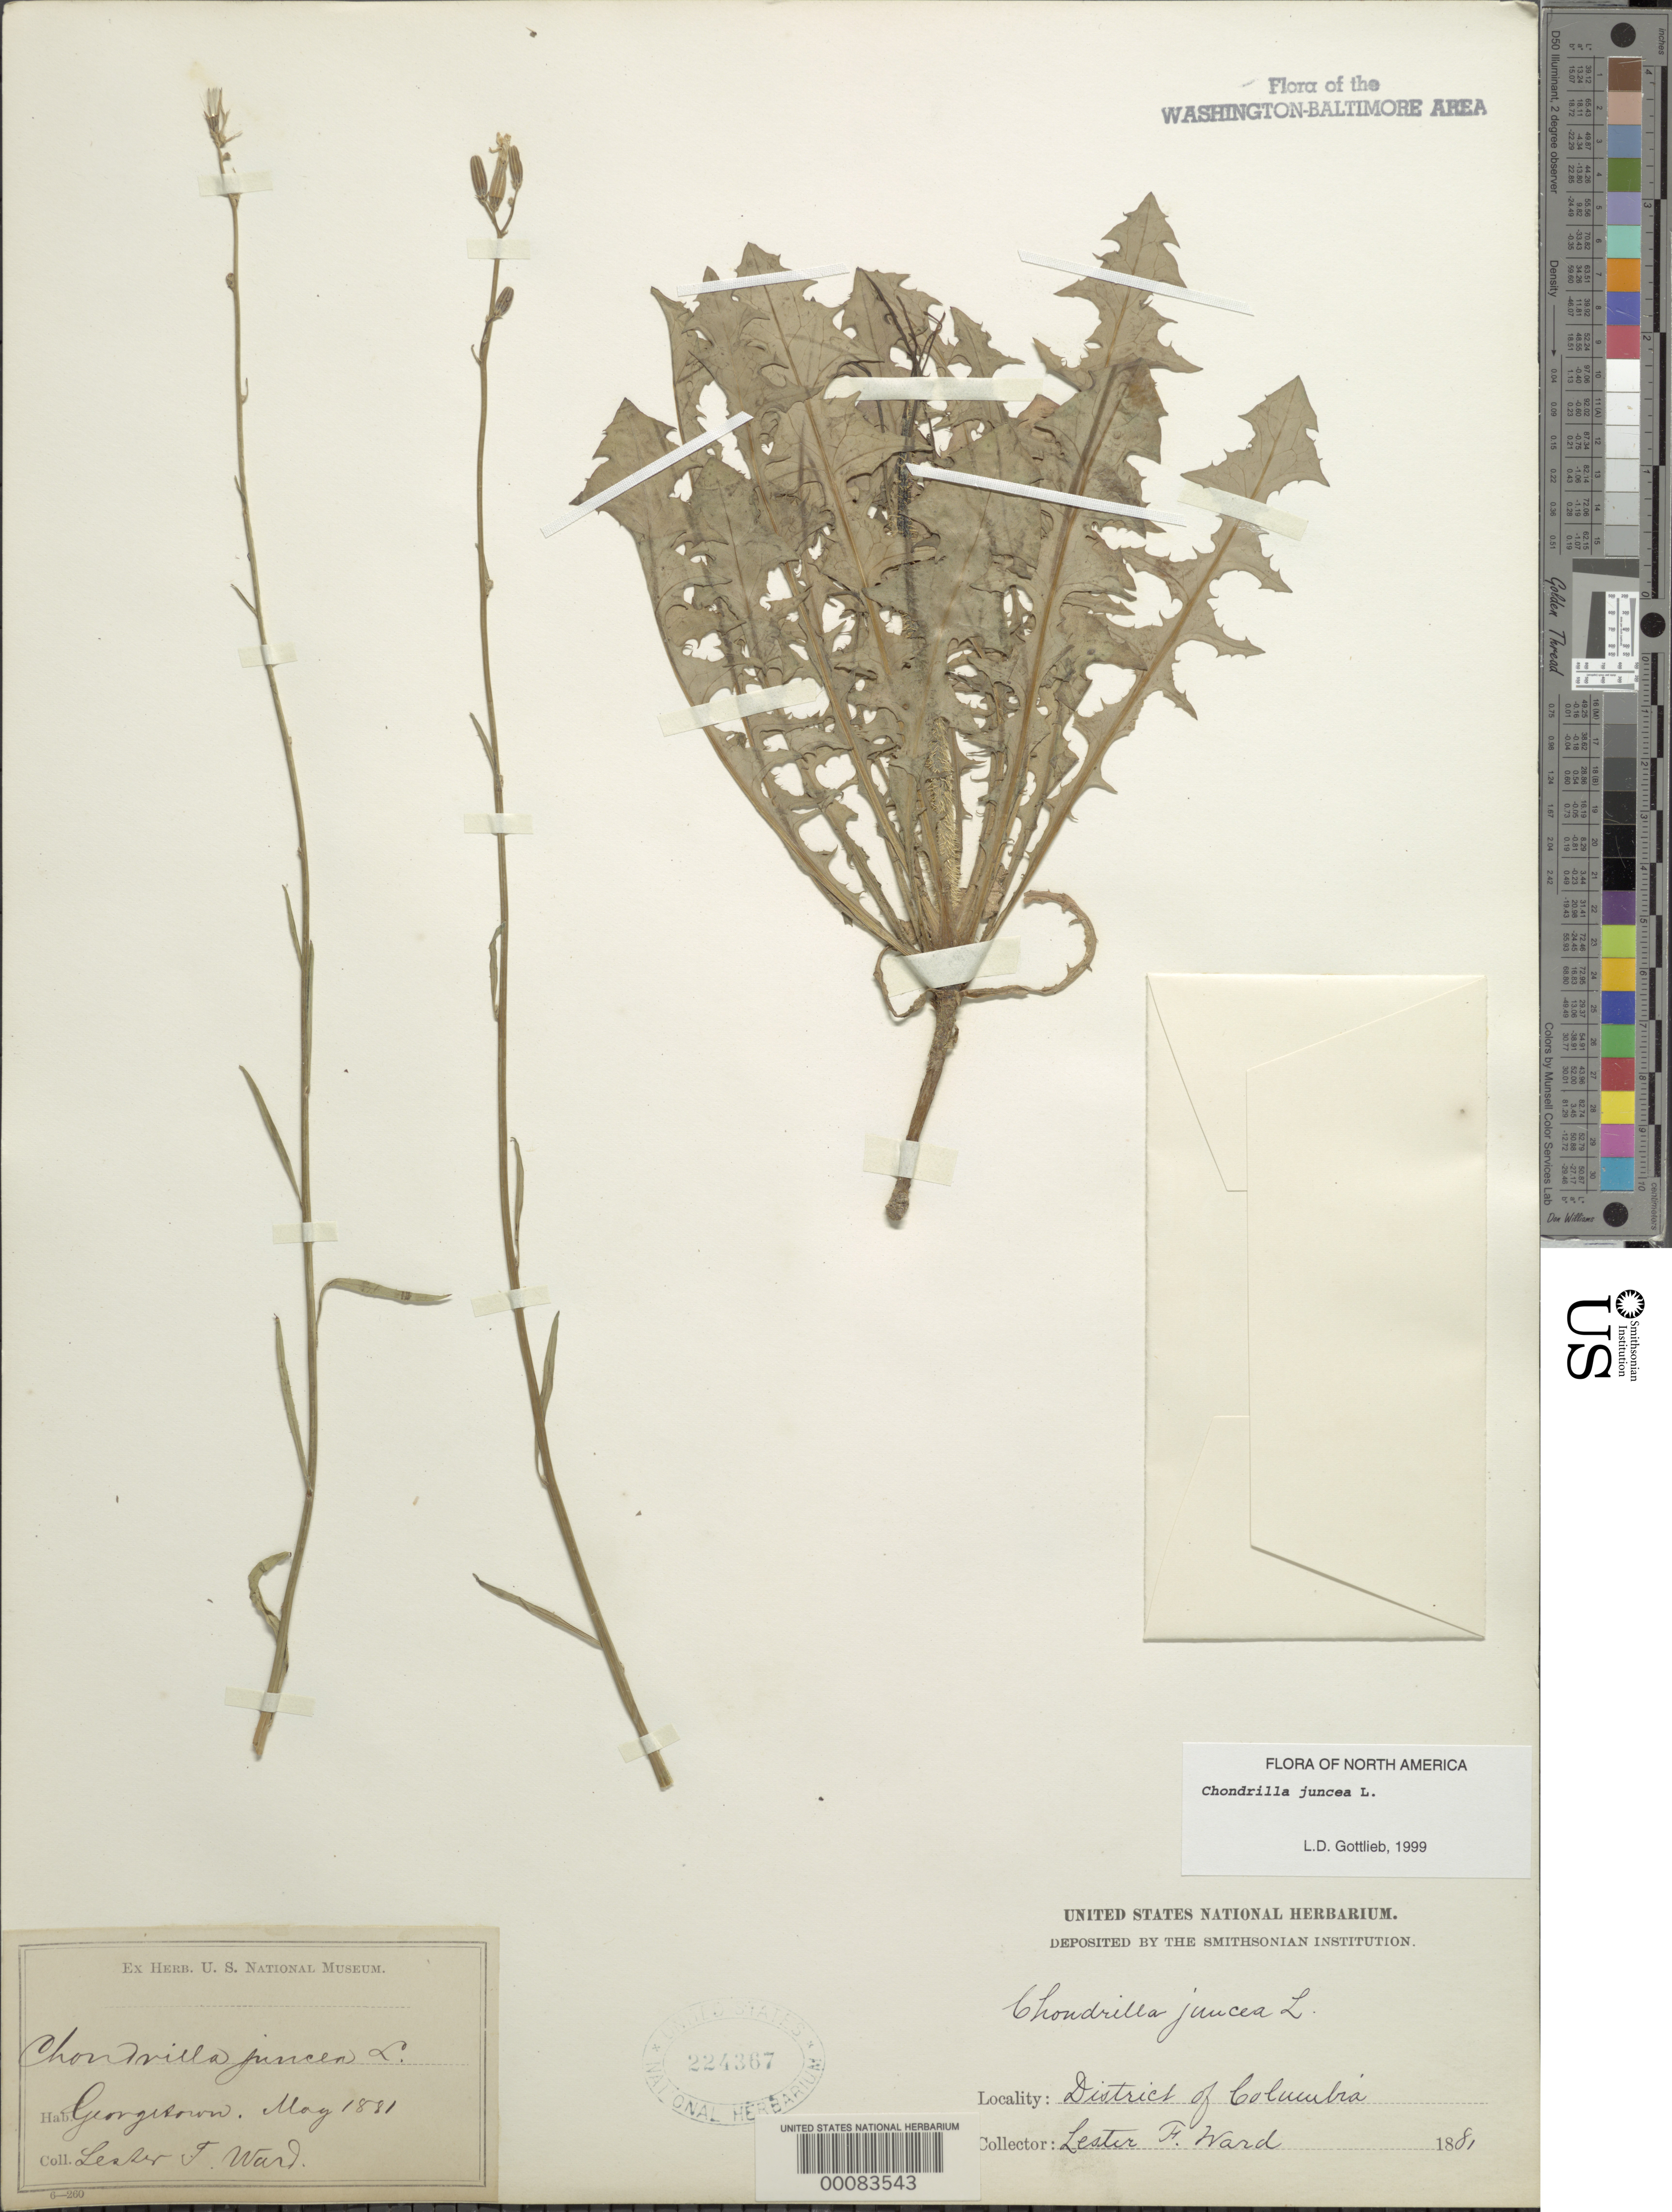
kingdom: Plantae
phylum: Tracheophyta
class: Magnoliopsida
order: Asterales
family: Asteraceae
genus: Chondrilla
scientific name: Chondrilla juncea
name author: L.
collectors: L. F. Ward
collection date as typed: May 1881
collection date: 1881-05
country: United States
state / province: District of Columbia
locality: Georgetown C. & O. Canal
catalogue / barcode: US 224367